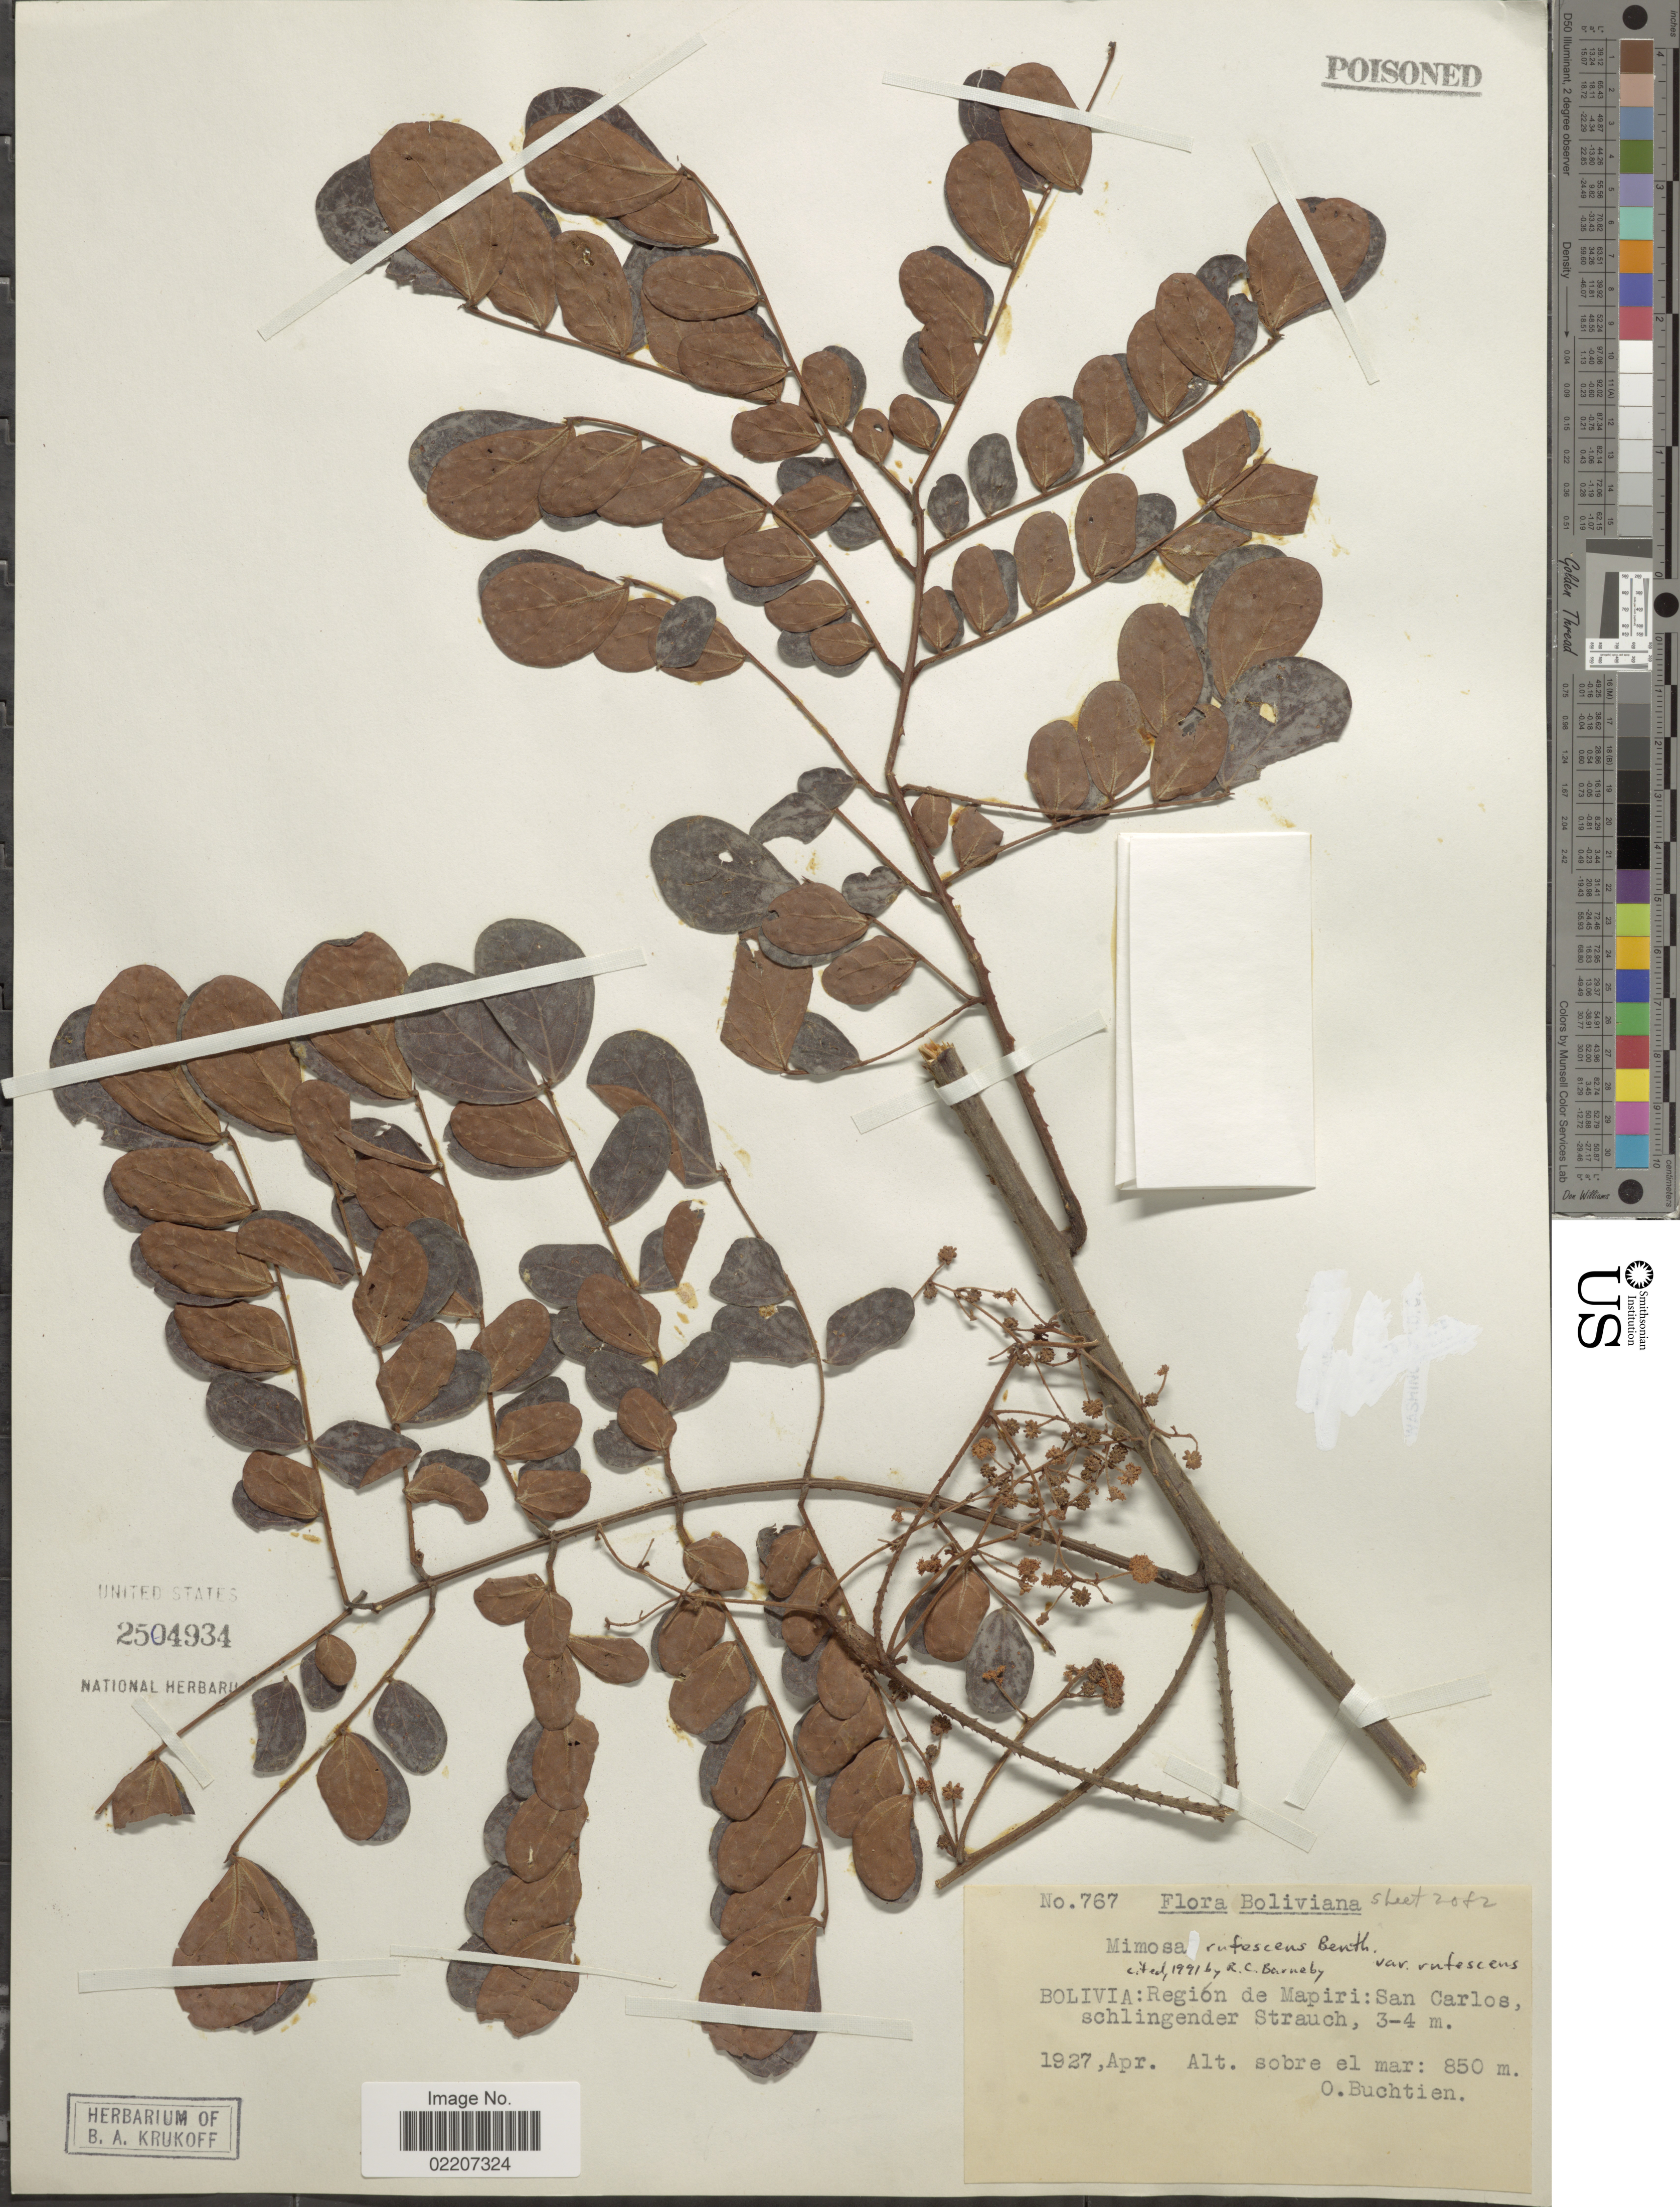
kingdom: Plantae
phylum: Tracheophyta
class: Magnoliopsida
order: Fabales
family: Fabaceae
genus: Mimosa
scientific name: Mimosa rufescens var. rufescens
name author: Benth.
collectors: O. Buchtien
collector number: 767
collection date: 1927-04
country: Bolivia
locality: Bolivia: Region de Mapiri: San Carlos, Schlingender Strauch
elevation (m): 850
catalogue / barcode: US 2504934